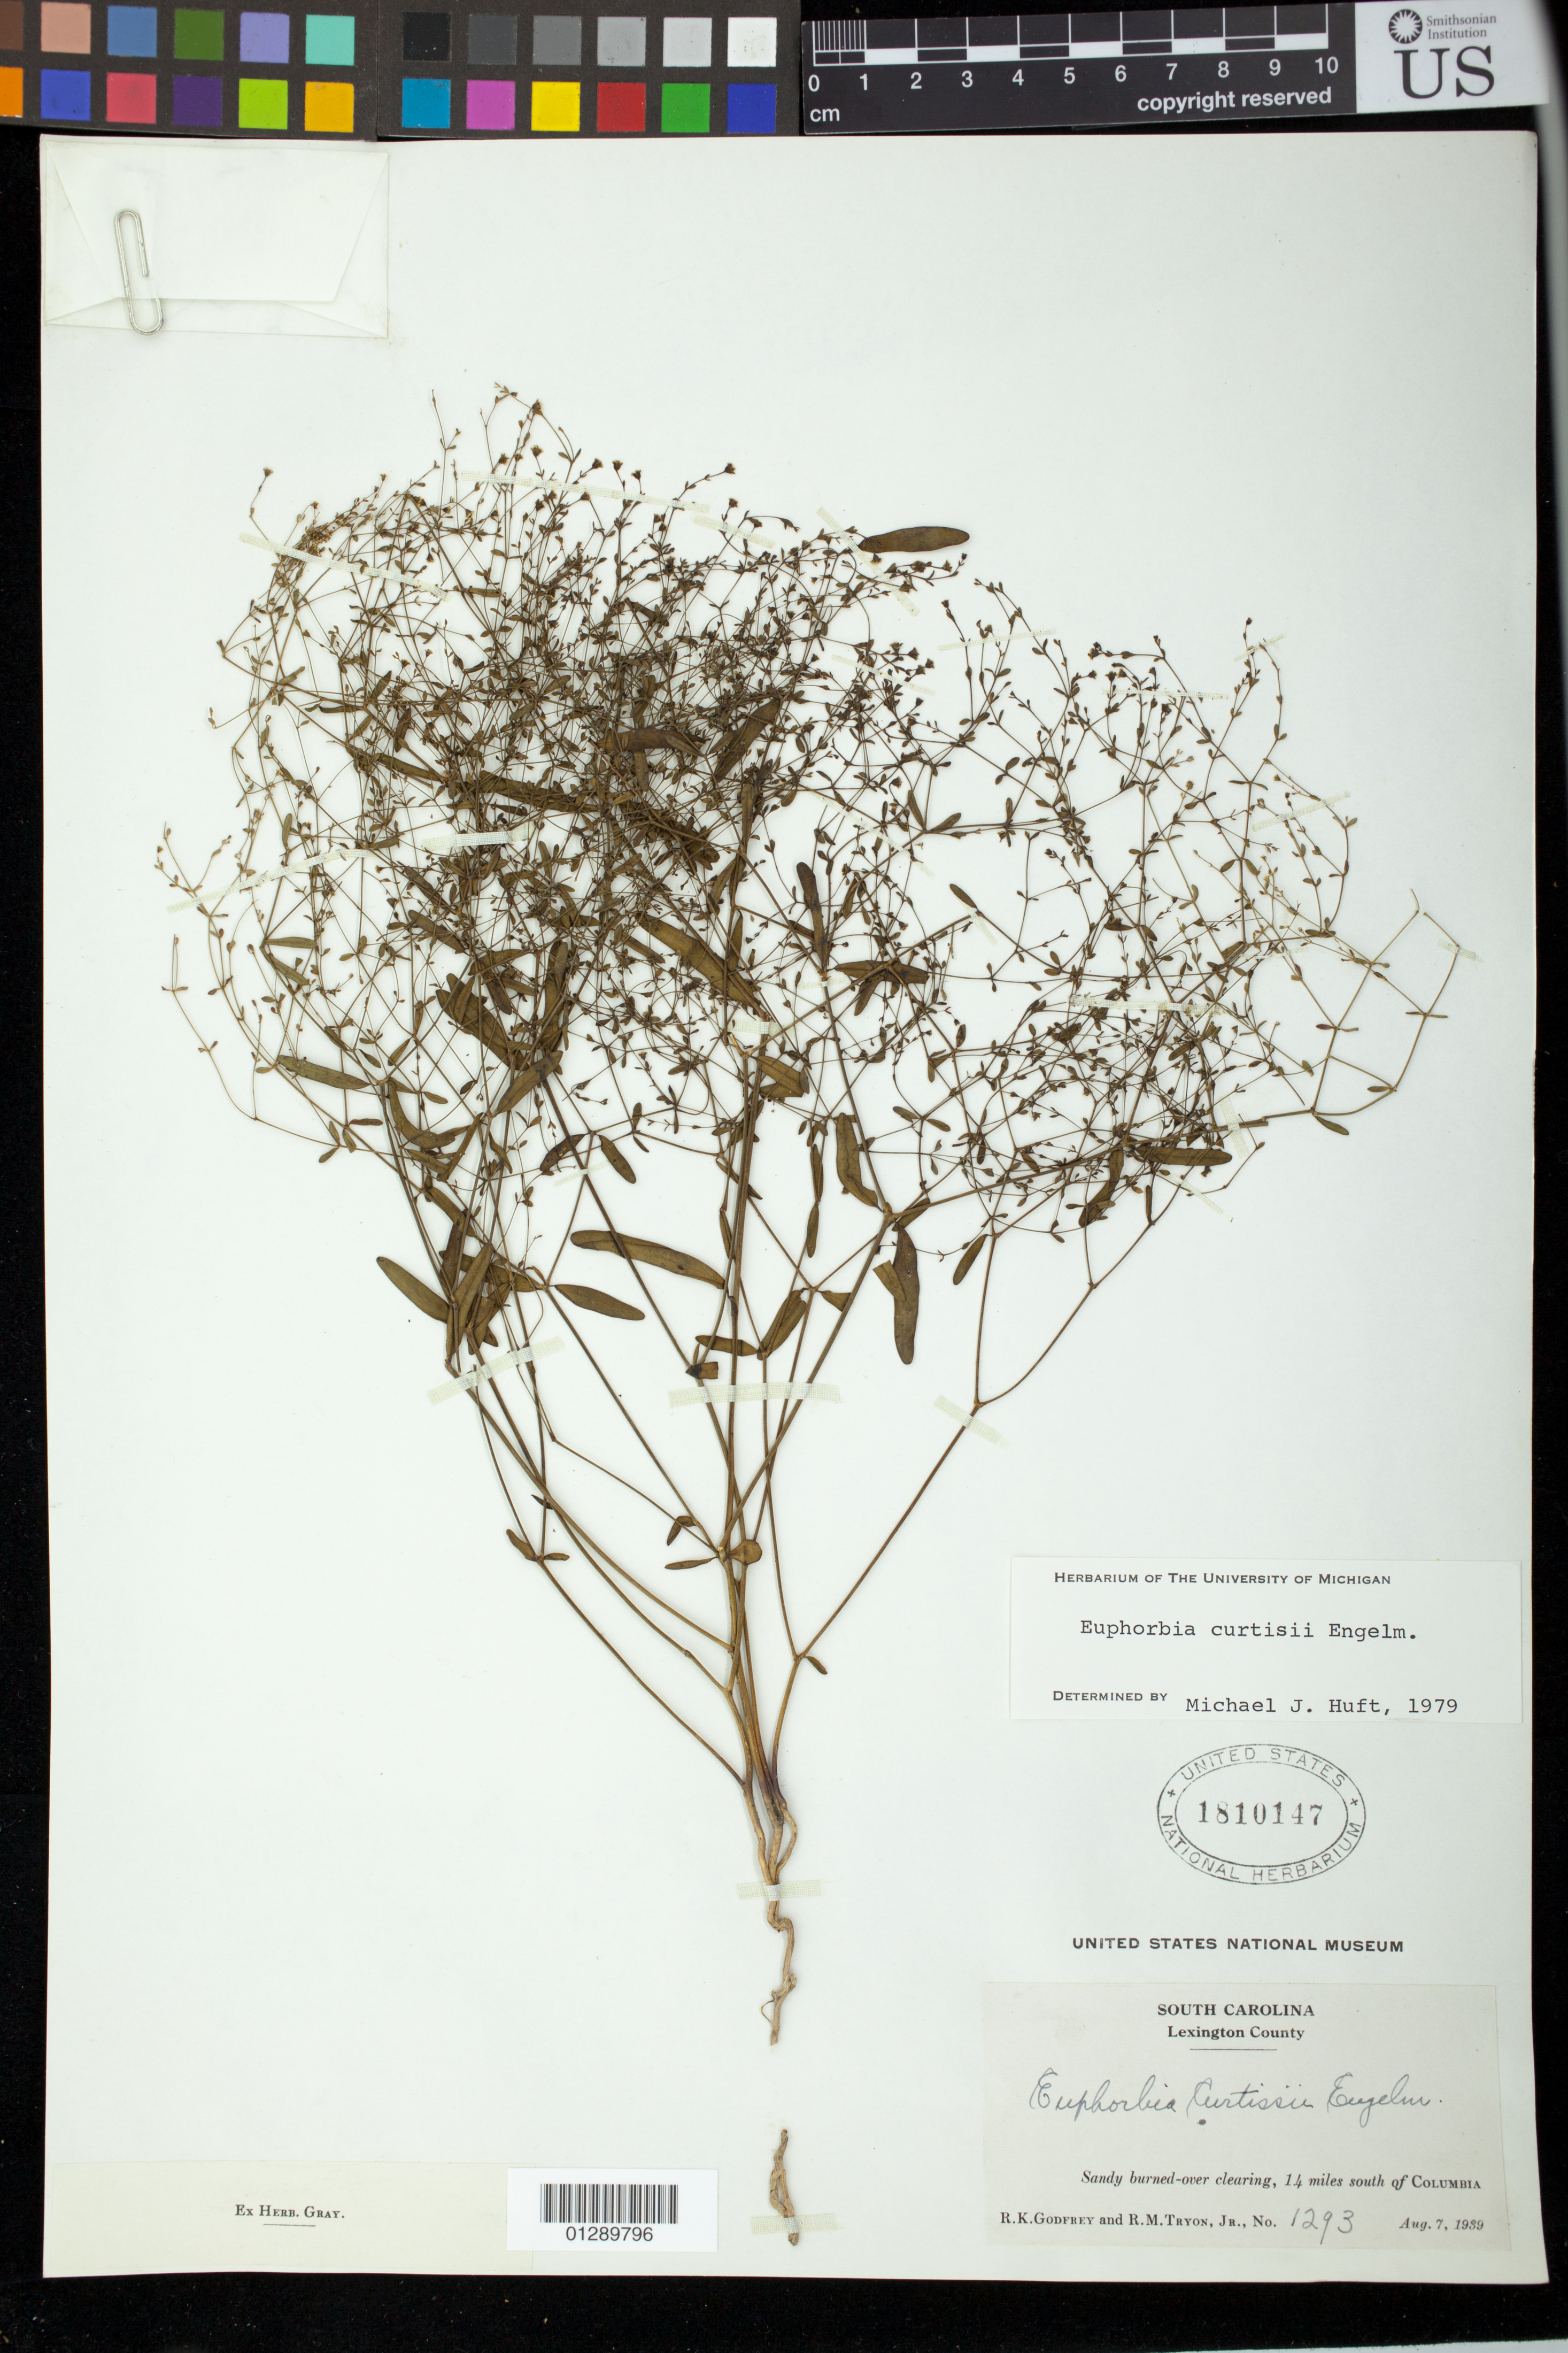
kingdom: Plantae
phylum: Tracheophyta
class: Magnoliopsida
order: Malpighiales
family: Euphorbiaceae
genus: Euphorbia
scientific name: Euphorbia curtisii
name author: Engelm.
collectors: R. K. Godfrey & R. M. Tryon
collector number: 1293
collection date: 1939-08-07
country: United States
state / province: South Carolina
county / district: Lexington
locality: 14 miles south of Columbia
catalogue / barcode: US 1810147